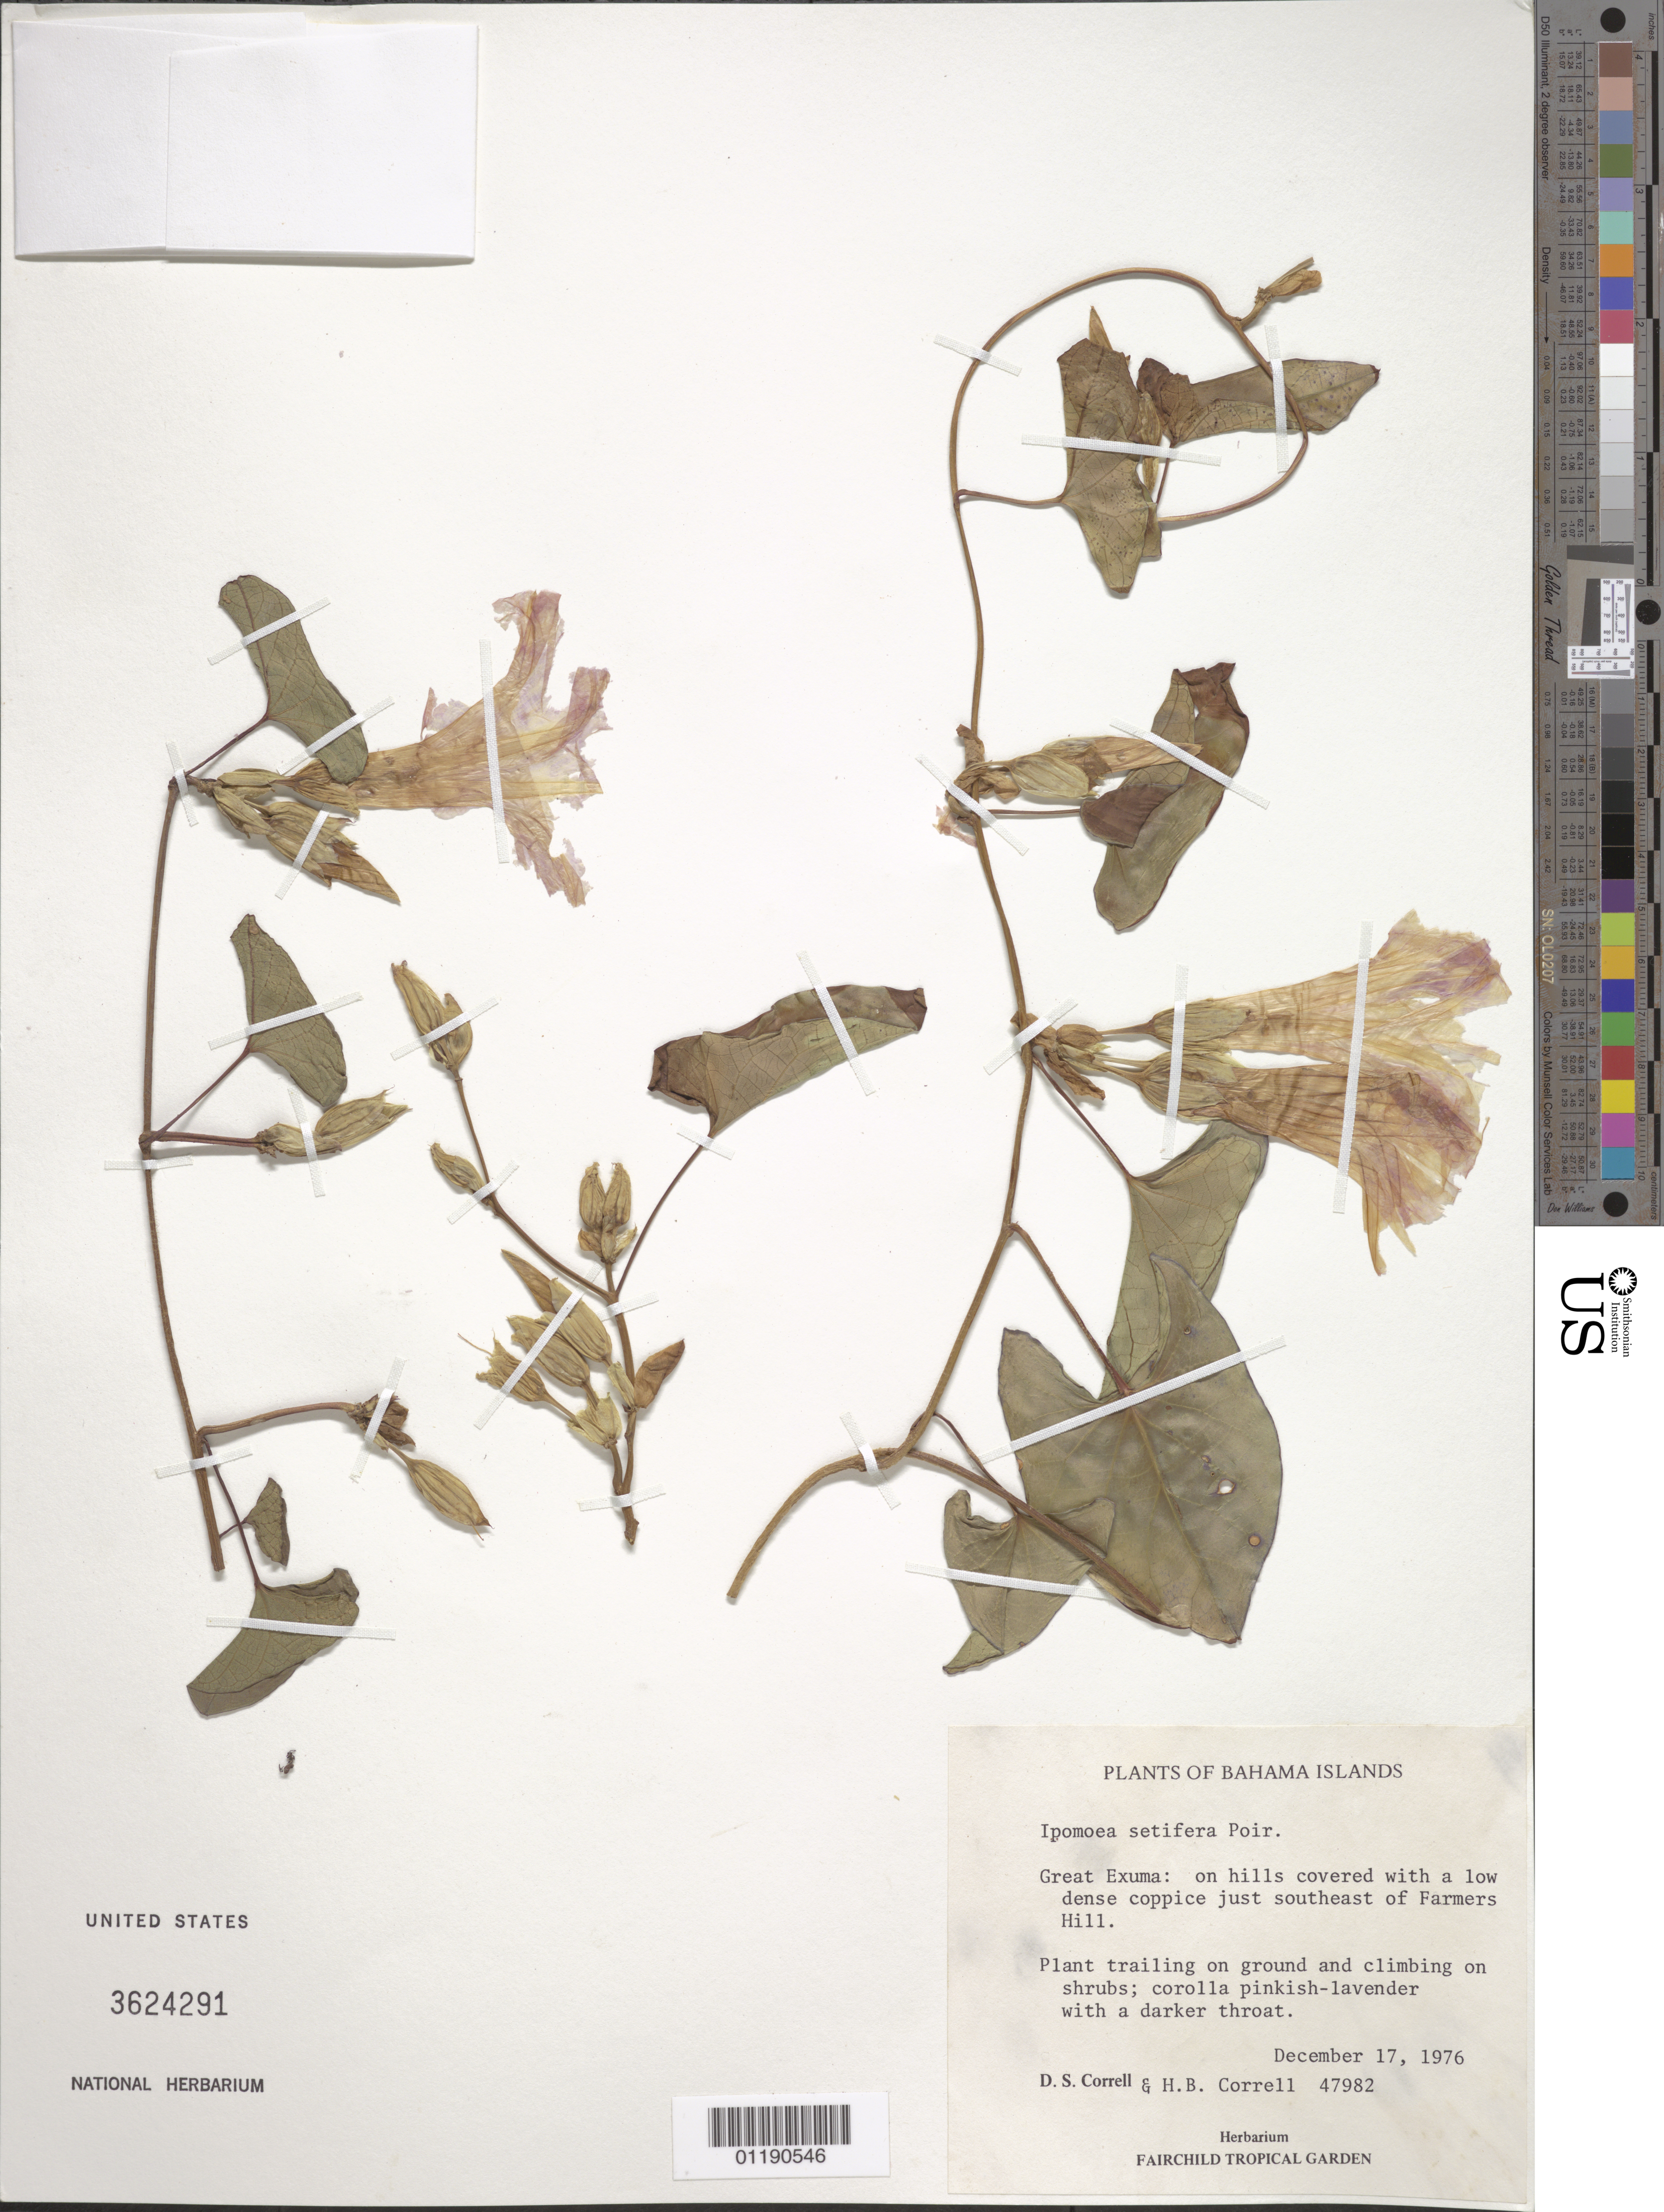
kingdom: Plantae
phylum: Tracheophyta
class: Magnoliopsida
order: Solanales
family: Convolvulaceae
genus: Ipomoea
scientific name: Ipomoea setifera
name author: Poir.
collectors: D. S. Correll & H. Correll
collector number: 47982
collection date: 1976-12-17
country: Bahamas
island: Great Exuma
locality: Great Exuma: SE of Farmer's Hill.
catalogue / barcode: US 3624291